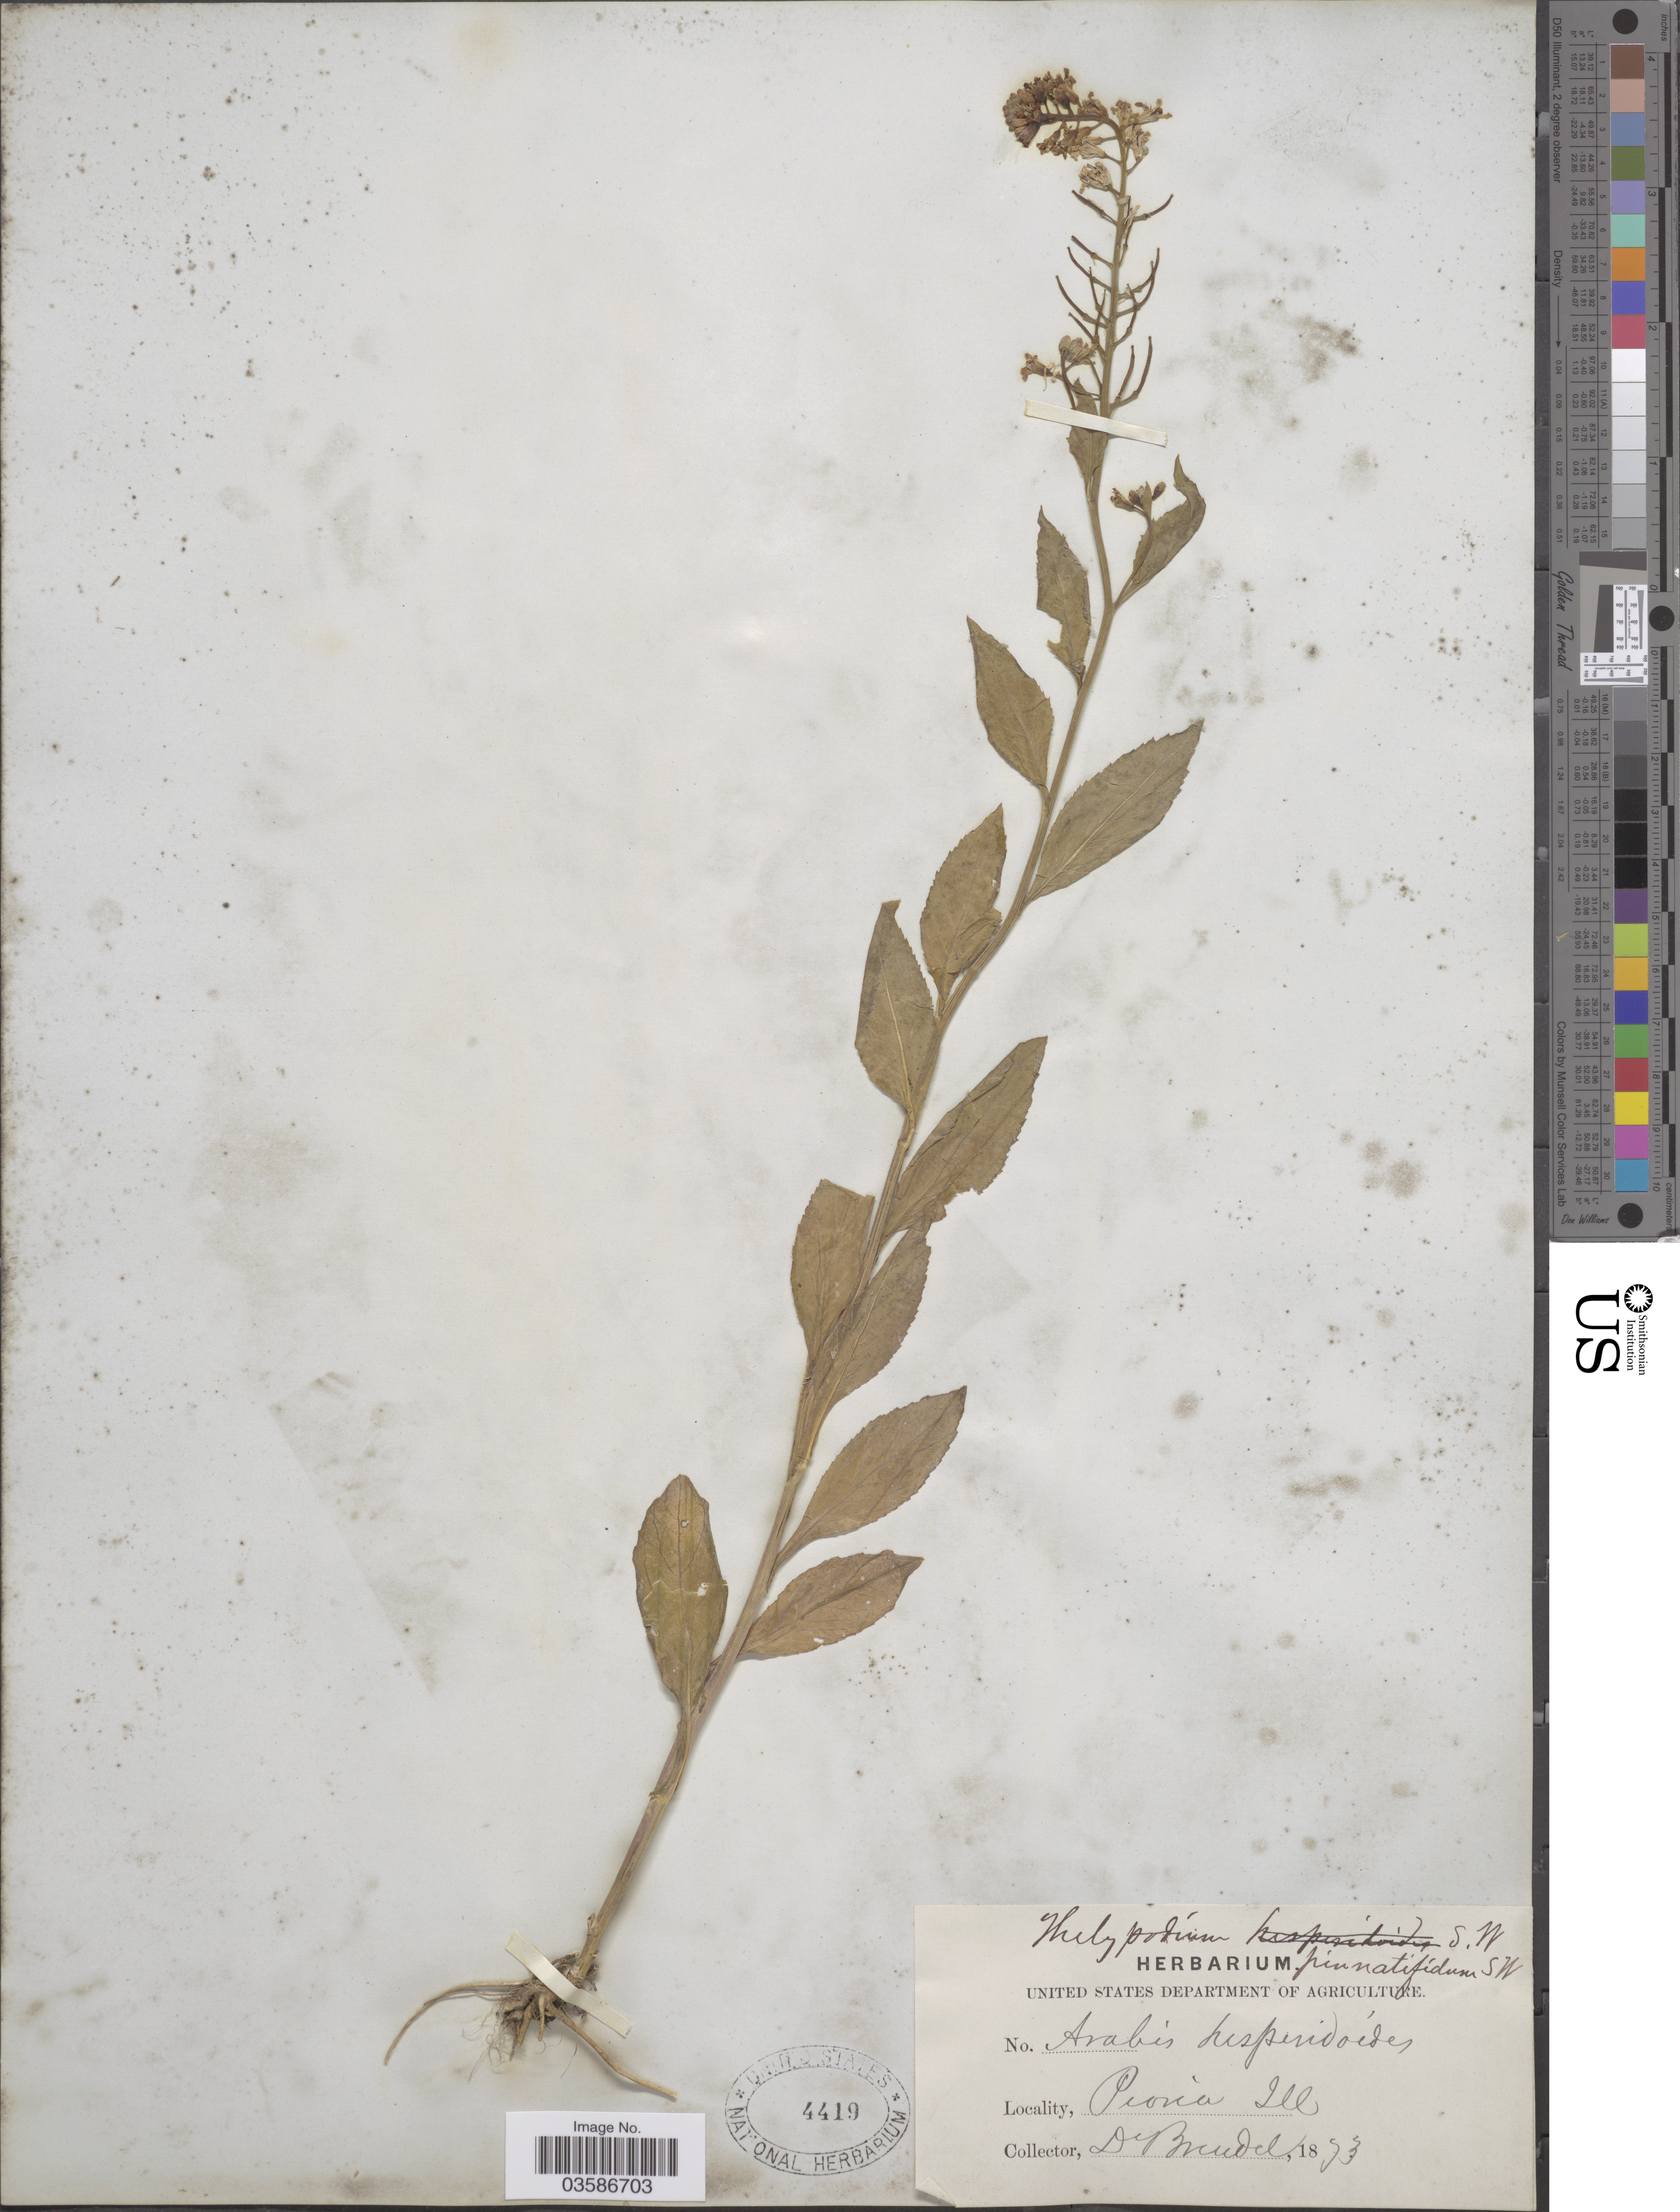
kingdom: Plantae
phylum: Tracheophyta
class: Magnoliopsida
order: Brassicales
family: Brassicaceae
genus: Iodanthus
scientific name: Iodanthus pinnatifidus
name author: (Michx.) Steud.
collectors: -. Brendel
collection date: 1873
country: United States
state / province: Illinois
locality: Peoria.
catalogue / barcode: US 4419